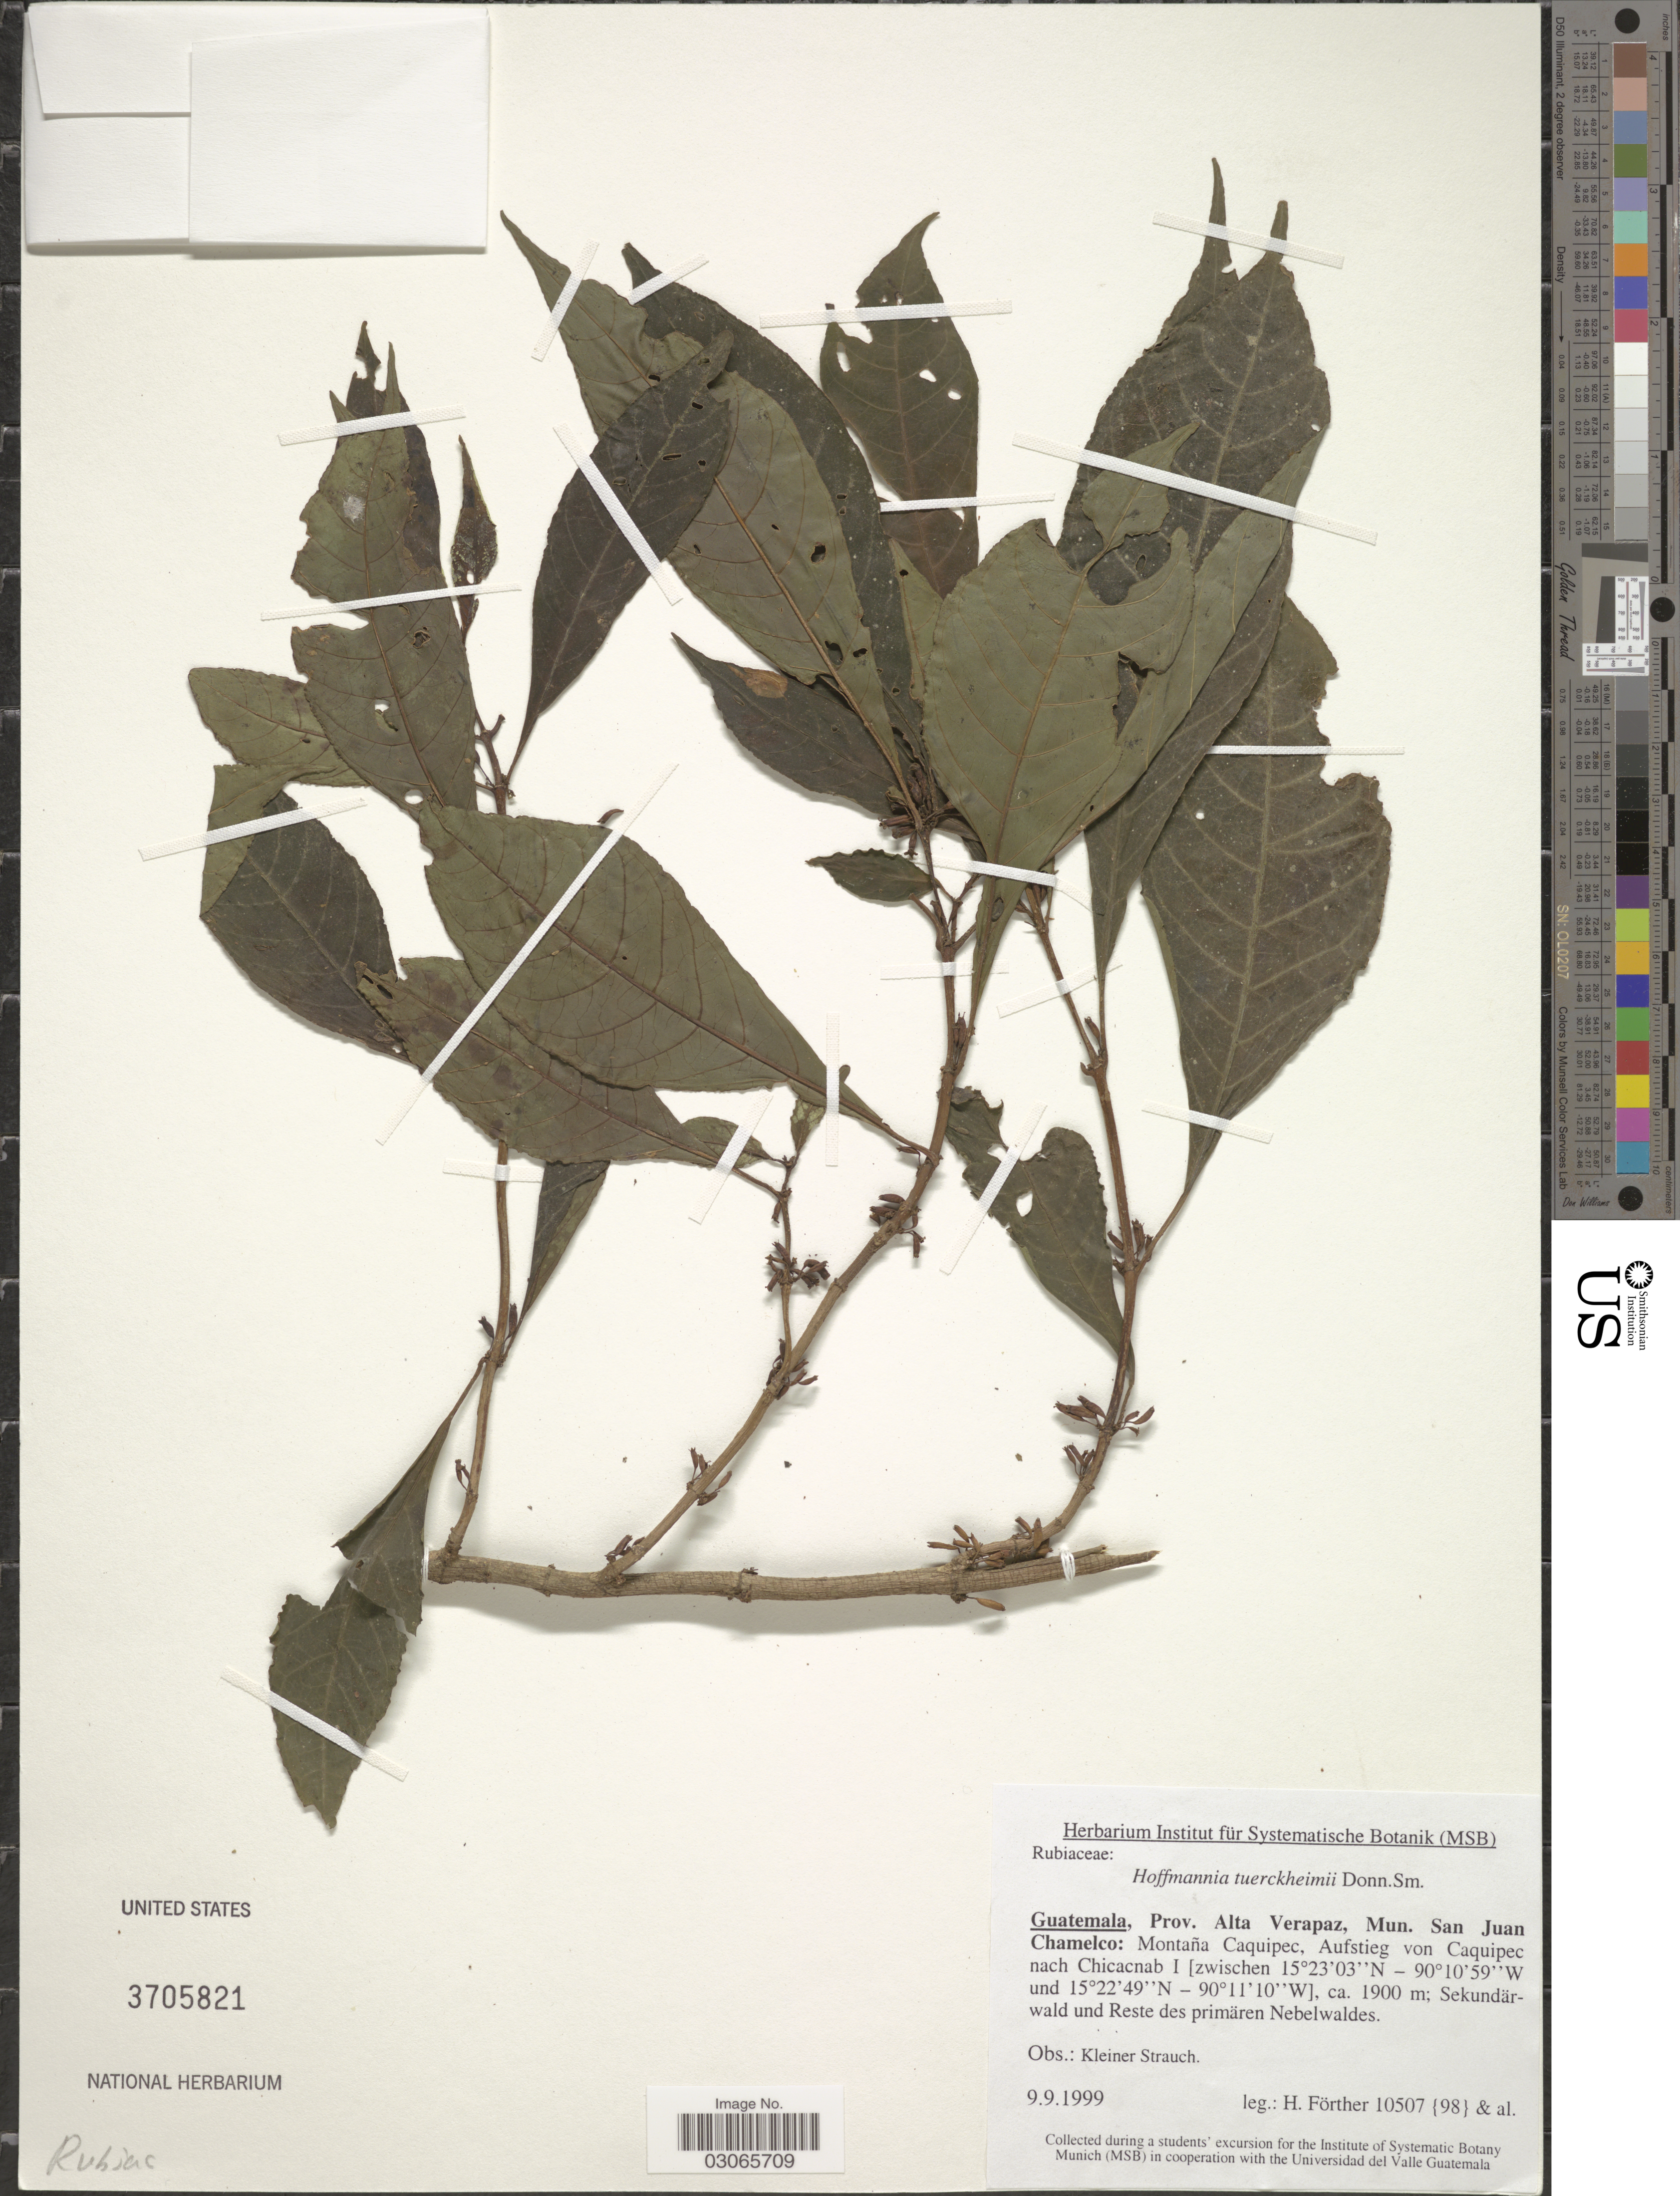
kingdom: Plantae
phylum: Tracheophyta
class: Magnoliopsida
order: Gentianales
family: Rubiaceae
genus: Hoffmannia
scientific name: Hoffmannia tuerckheimii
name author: Donn. Sm.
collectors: H. Förther & et al.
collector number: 10507 {98}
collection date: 1999-09-09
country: Guatemala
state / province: Alta Verapaz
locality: Mun. San Juan Chamelco: Montaña Caquipec, Aufstieg von Caquipec nach Chicacnab I.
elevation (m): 1900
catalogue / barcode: US 3705821